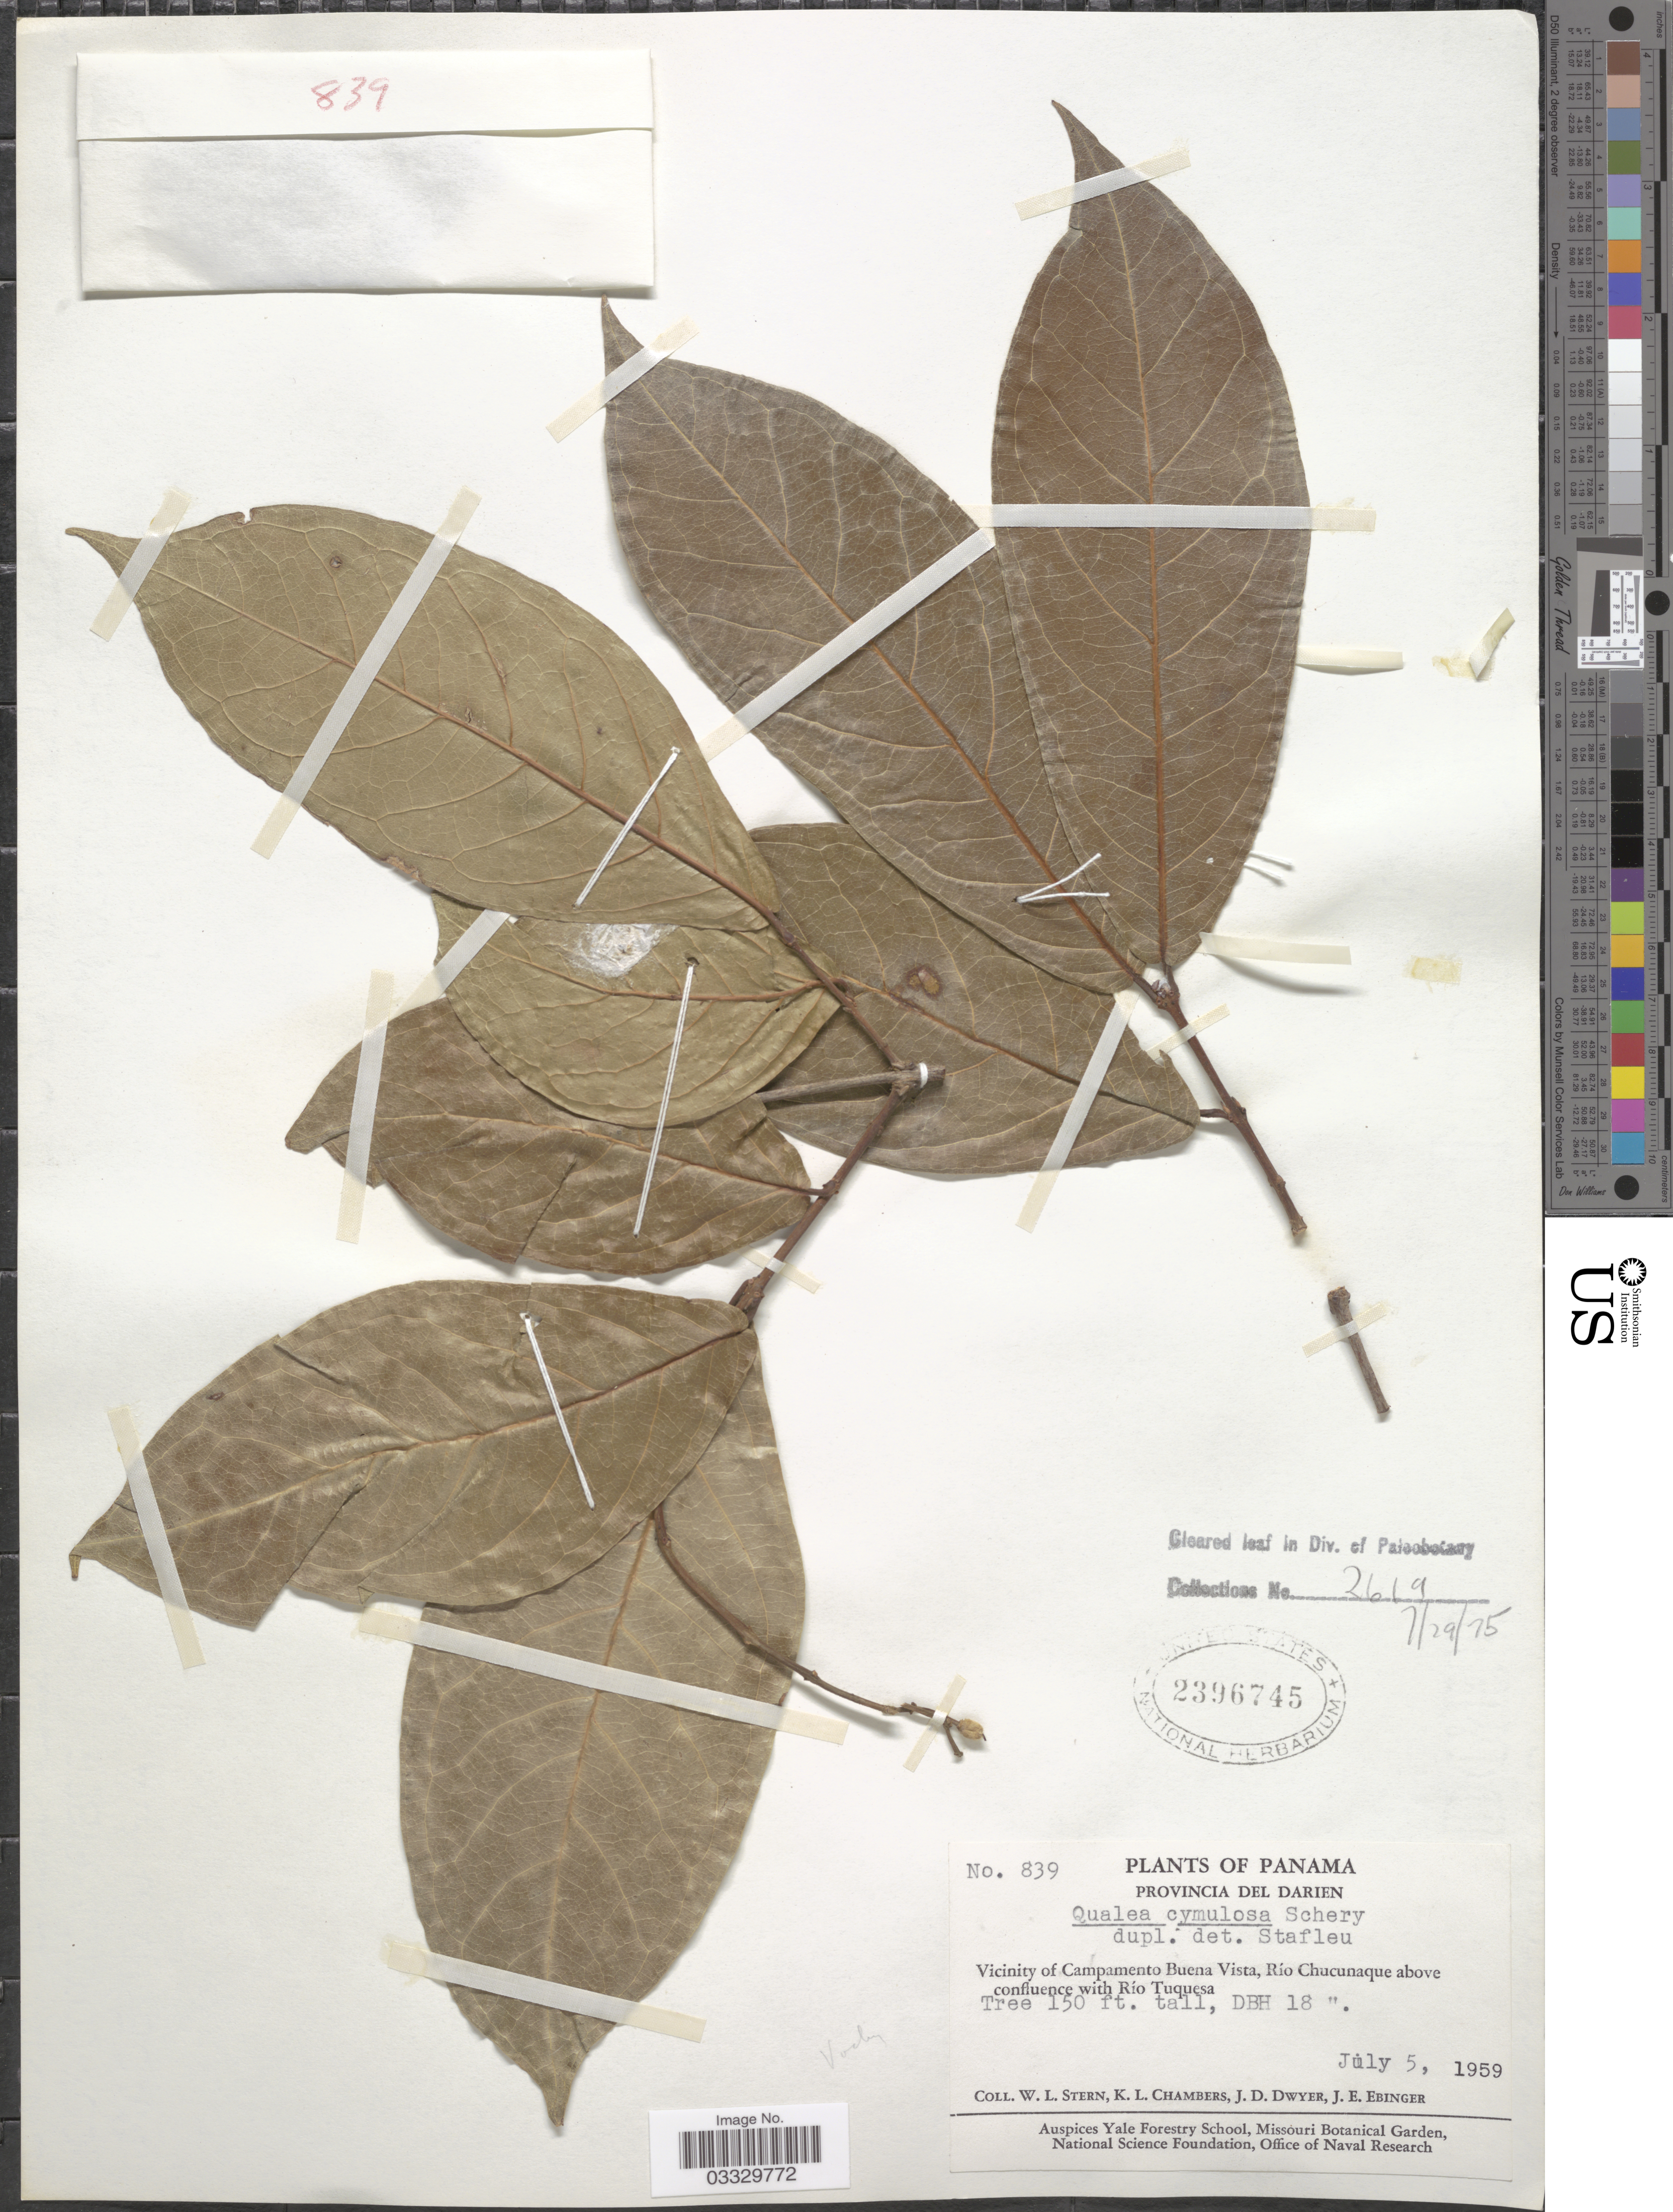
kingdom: Plantae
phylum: Tracheophyta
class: Magnoliopsida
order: Myrtales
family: Vochysiaceae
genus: Qualea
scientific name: Qualea cymulosa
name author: Schery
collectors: W. L. Stern, K. Chambers, J. D. Dwyer & J. Ebinger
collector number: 839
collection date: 1959-07-05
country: Panama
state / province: Darién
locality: Vicinity of Campamento Buena Vista, Río Chucunaque above confluence with Río Tuquesa.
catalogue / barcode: US 2396745